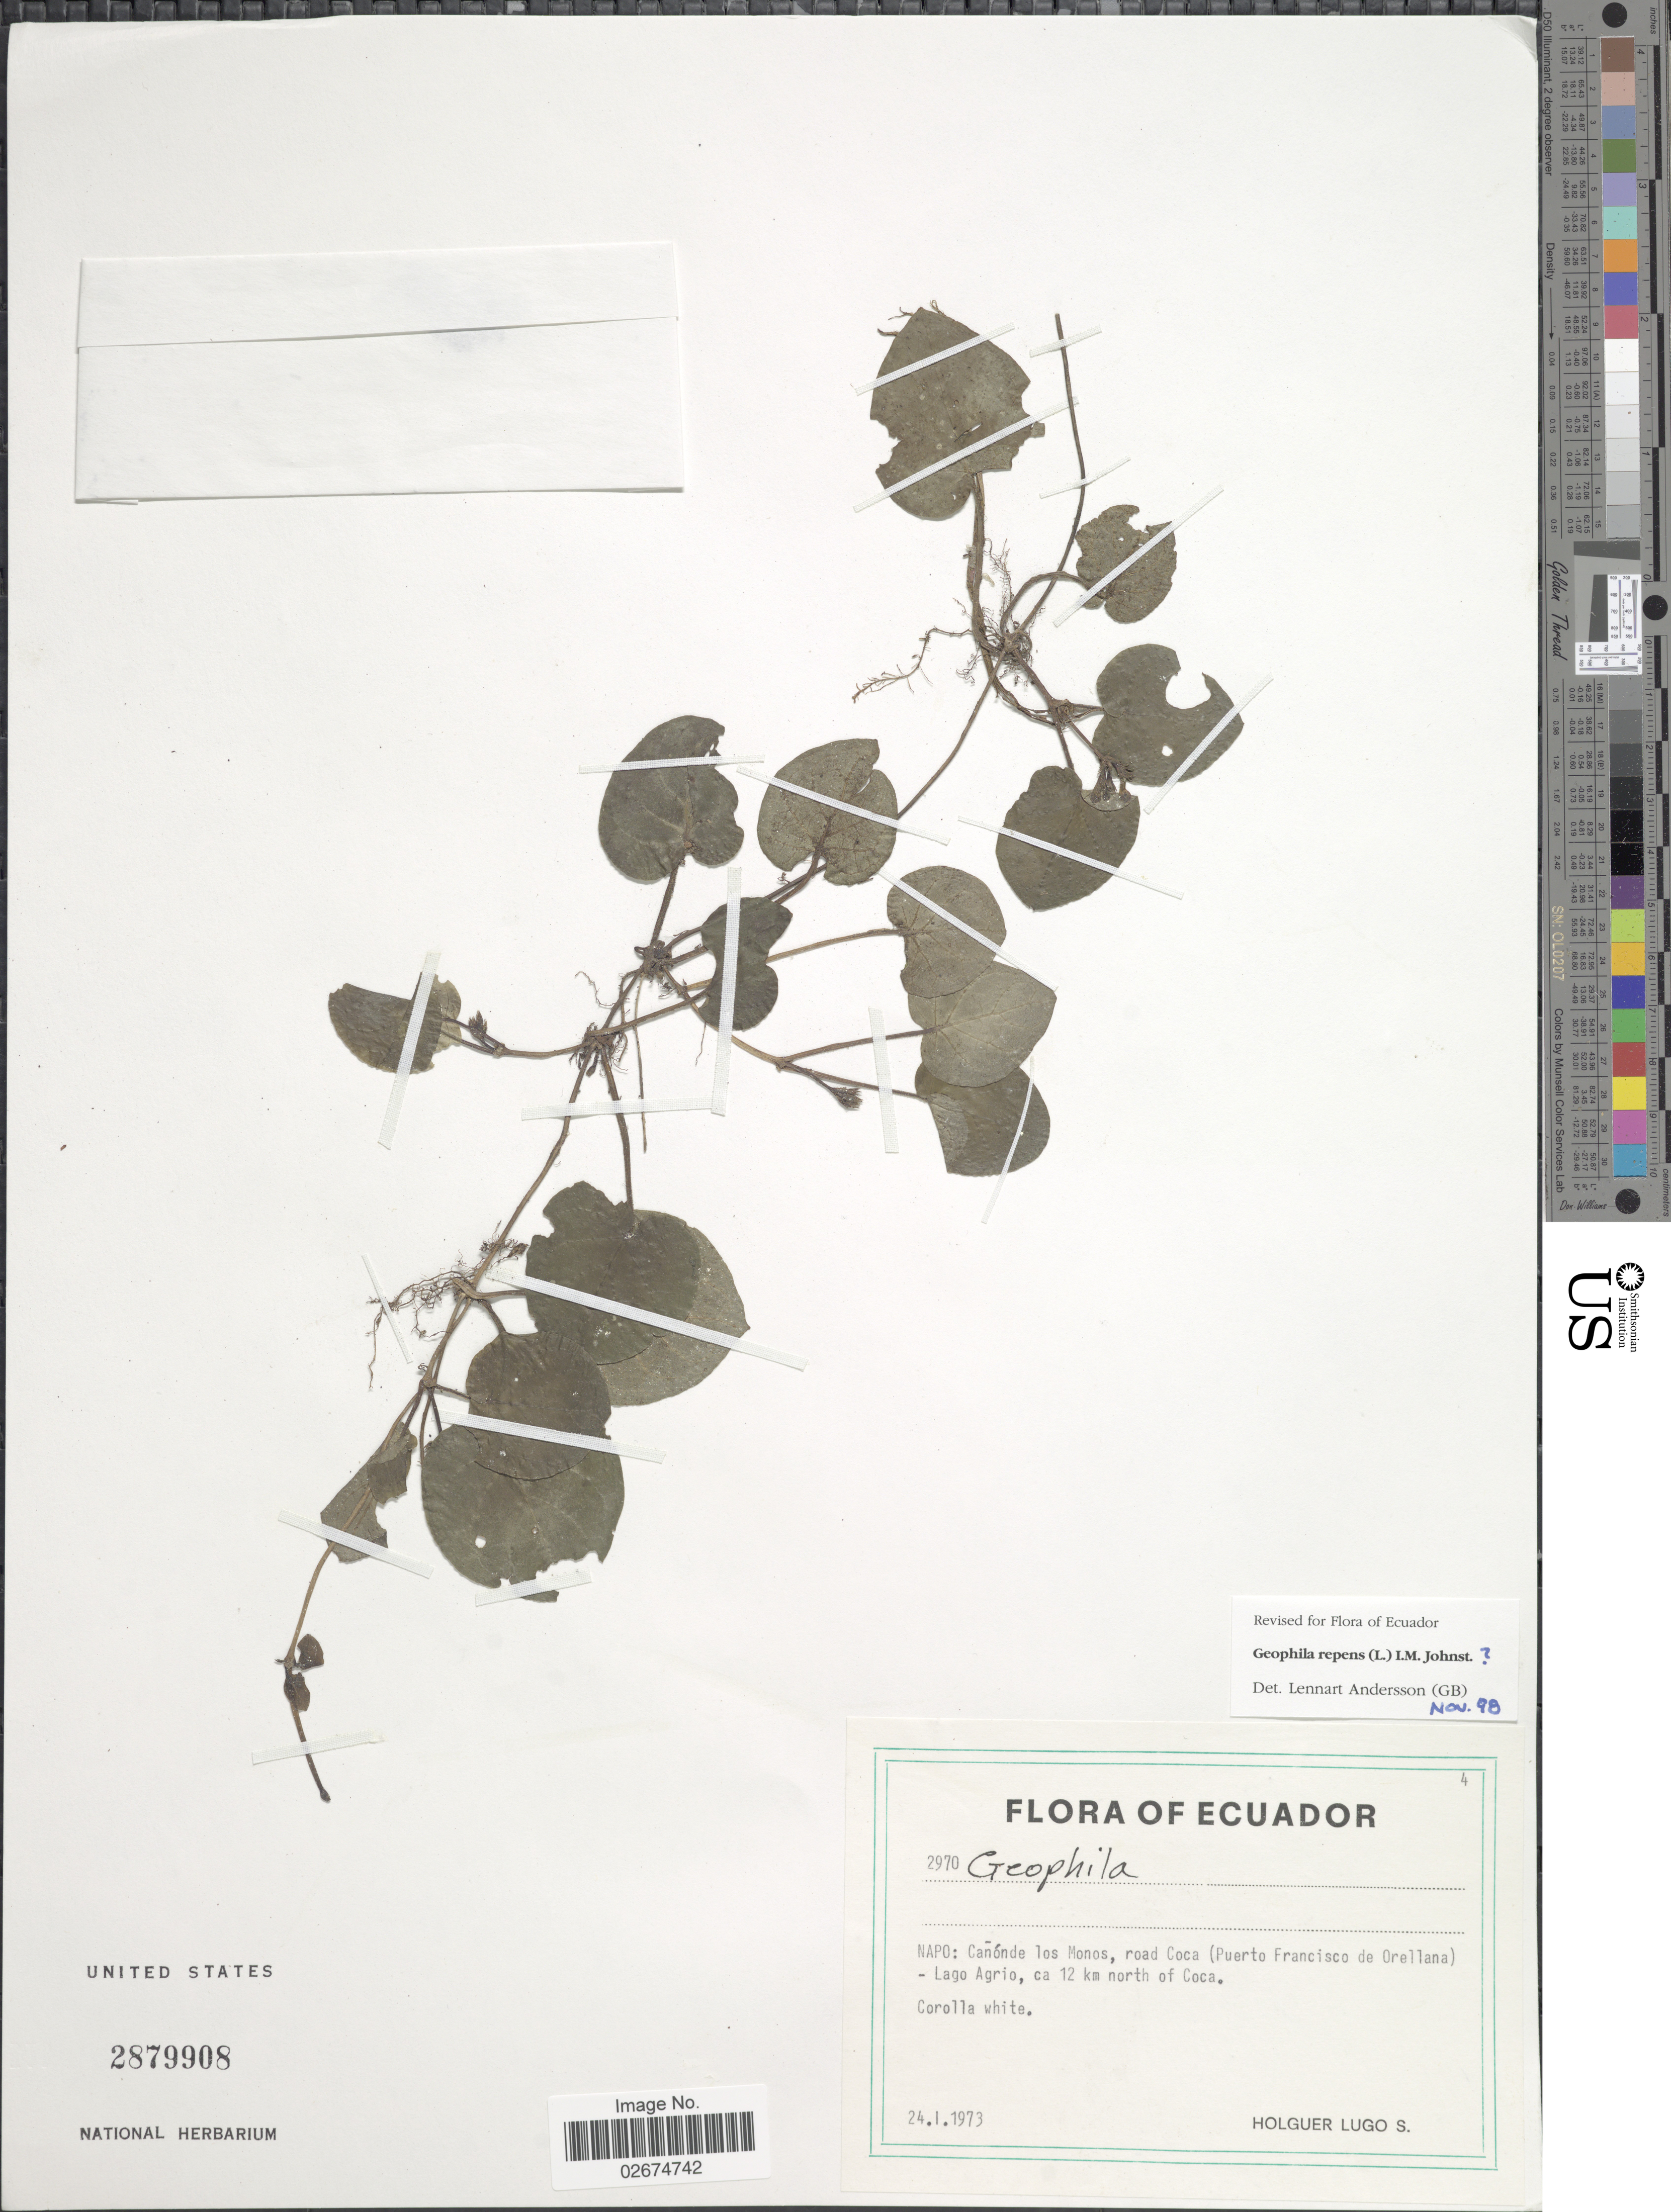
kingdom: Plantae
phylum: Tracheophyta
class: Magnoliopsida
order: Gentianales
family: Rubiaceae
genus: Carinta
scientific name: Carinta repens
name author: (L.) L.B. Sm. & Downs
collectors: H. Lugo S.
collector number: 2970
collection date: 1973-01-24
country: Ecuador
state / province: Napo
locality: Napo: Canonde los Monos, road Coca (Puerto Francisco de Orellana) Lago Agrio, 12 km north of Coca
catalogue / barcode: US 2879908